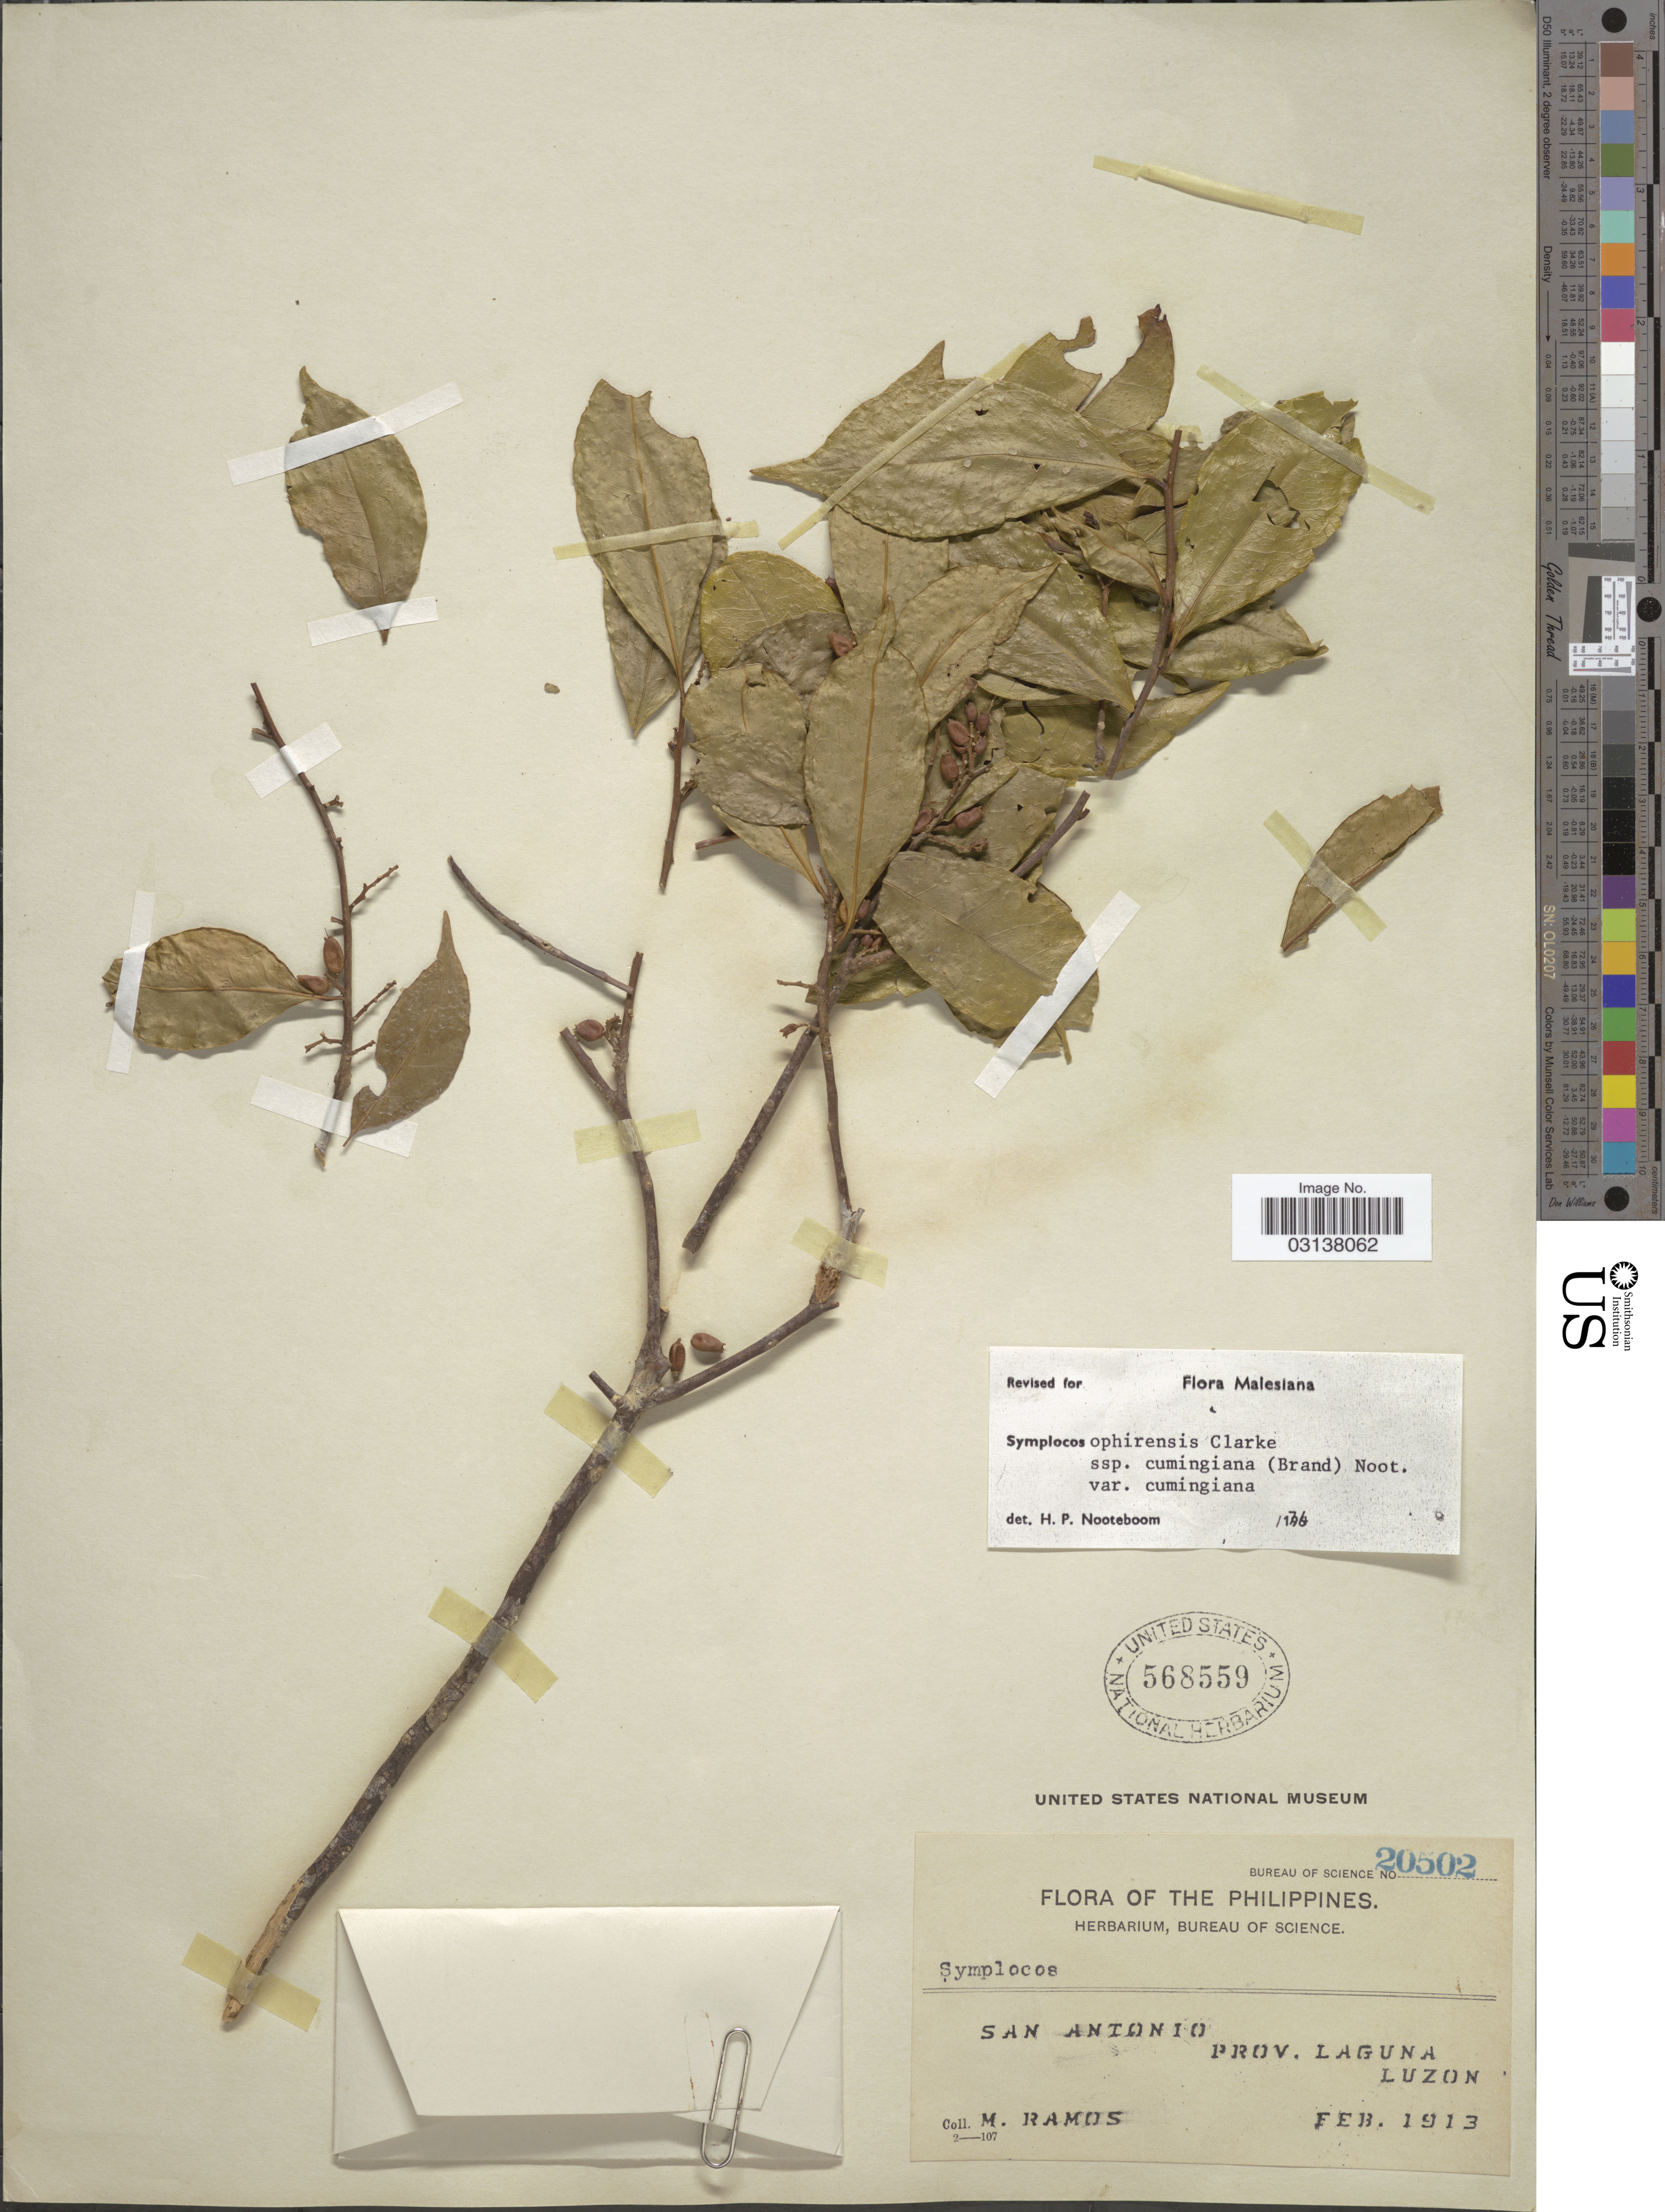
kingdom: Plantae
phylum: Tracheophyta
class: Magnoliopsida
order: Ericales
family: Symplocaceae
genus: Symplocos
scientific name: Symplocos ophirensis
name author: C.B. Clarke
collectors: M. Ramos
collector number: Bureau of Science 20502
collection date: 1913-02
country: Philippines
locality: The Philippines. San Antonio. Prov. Laguna, Luzon.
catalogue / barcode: US 568559